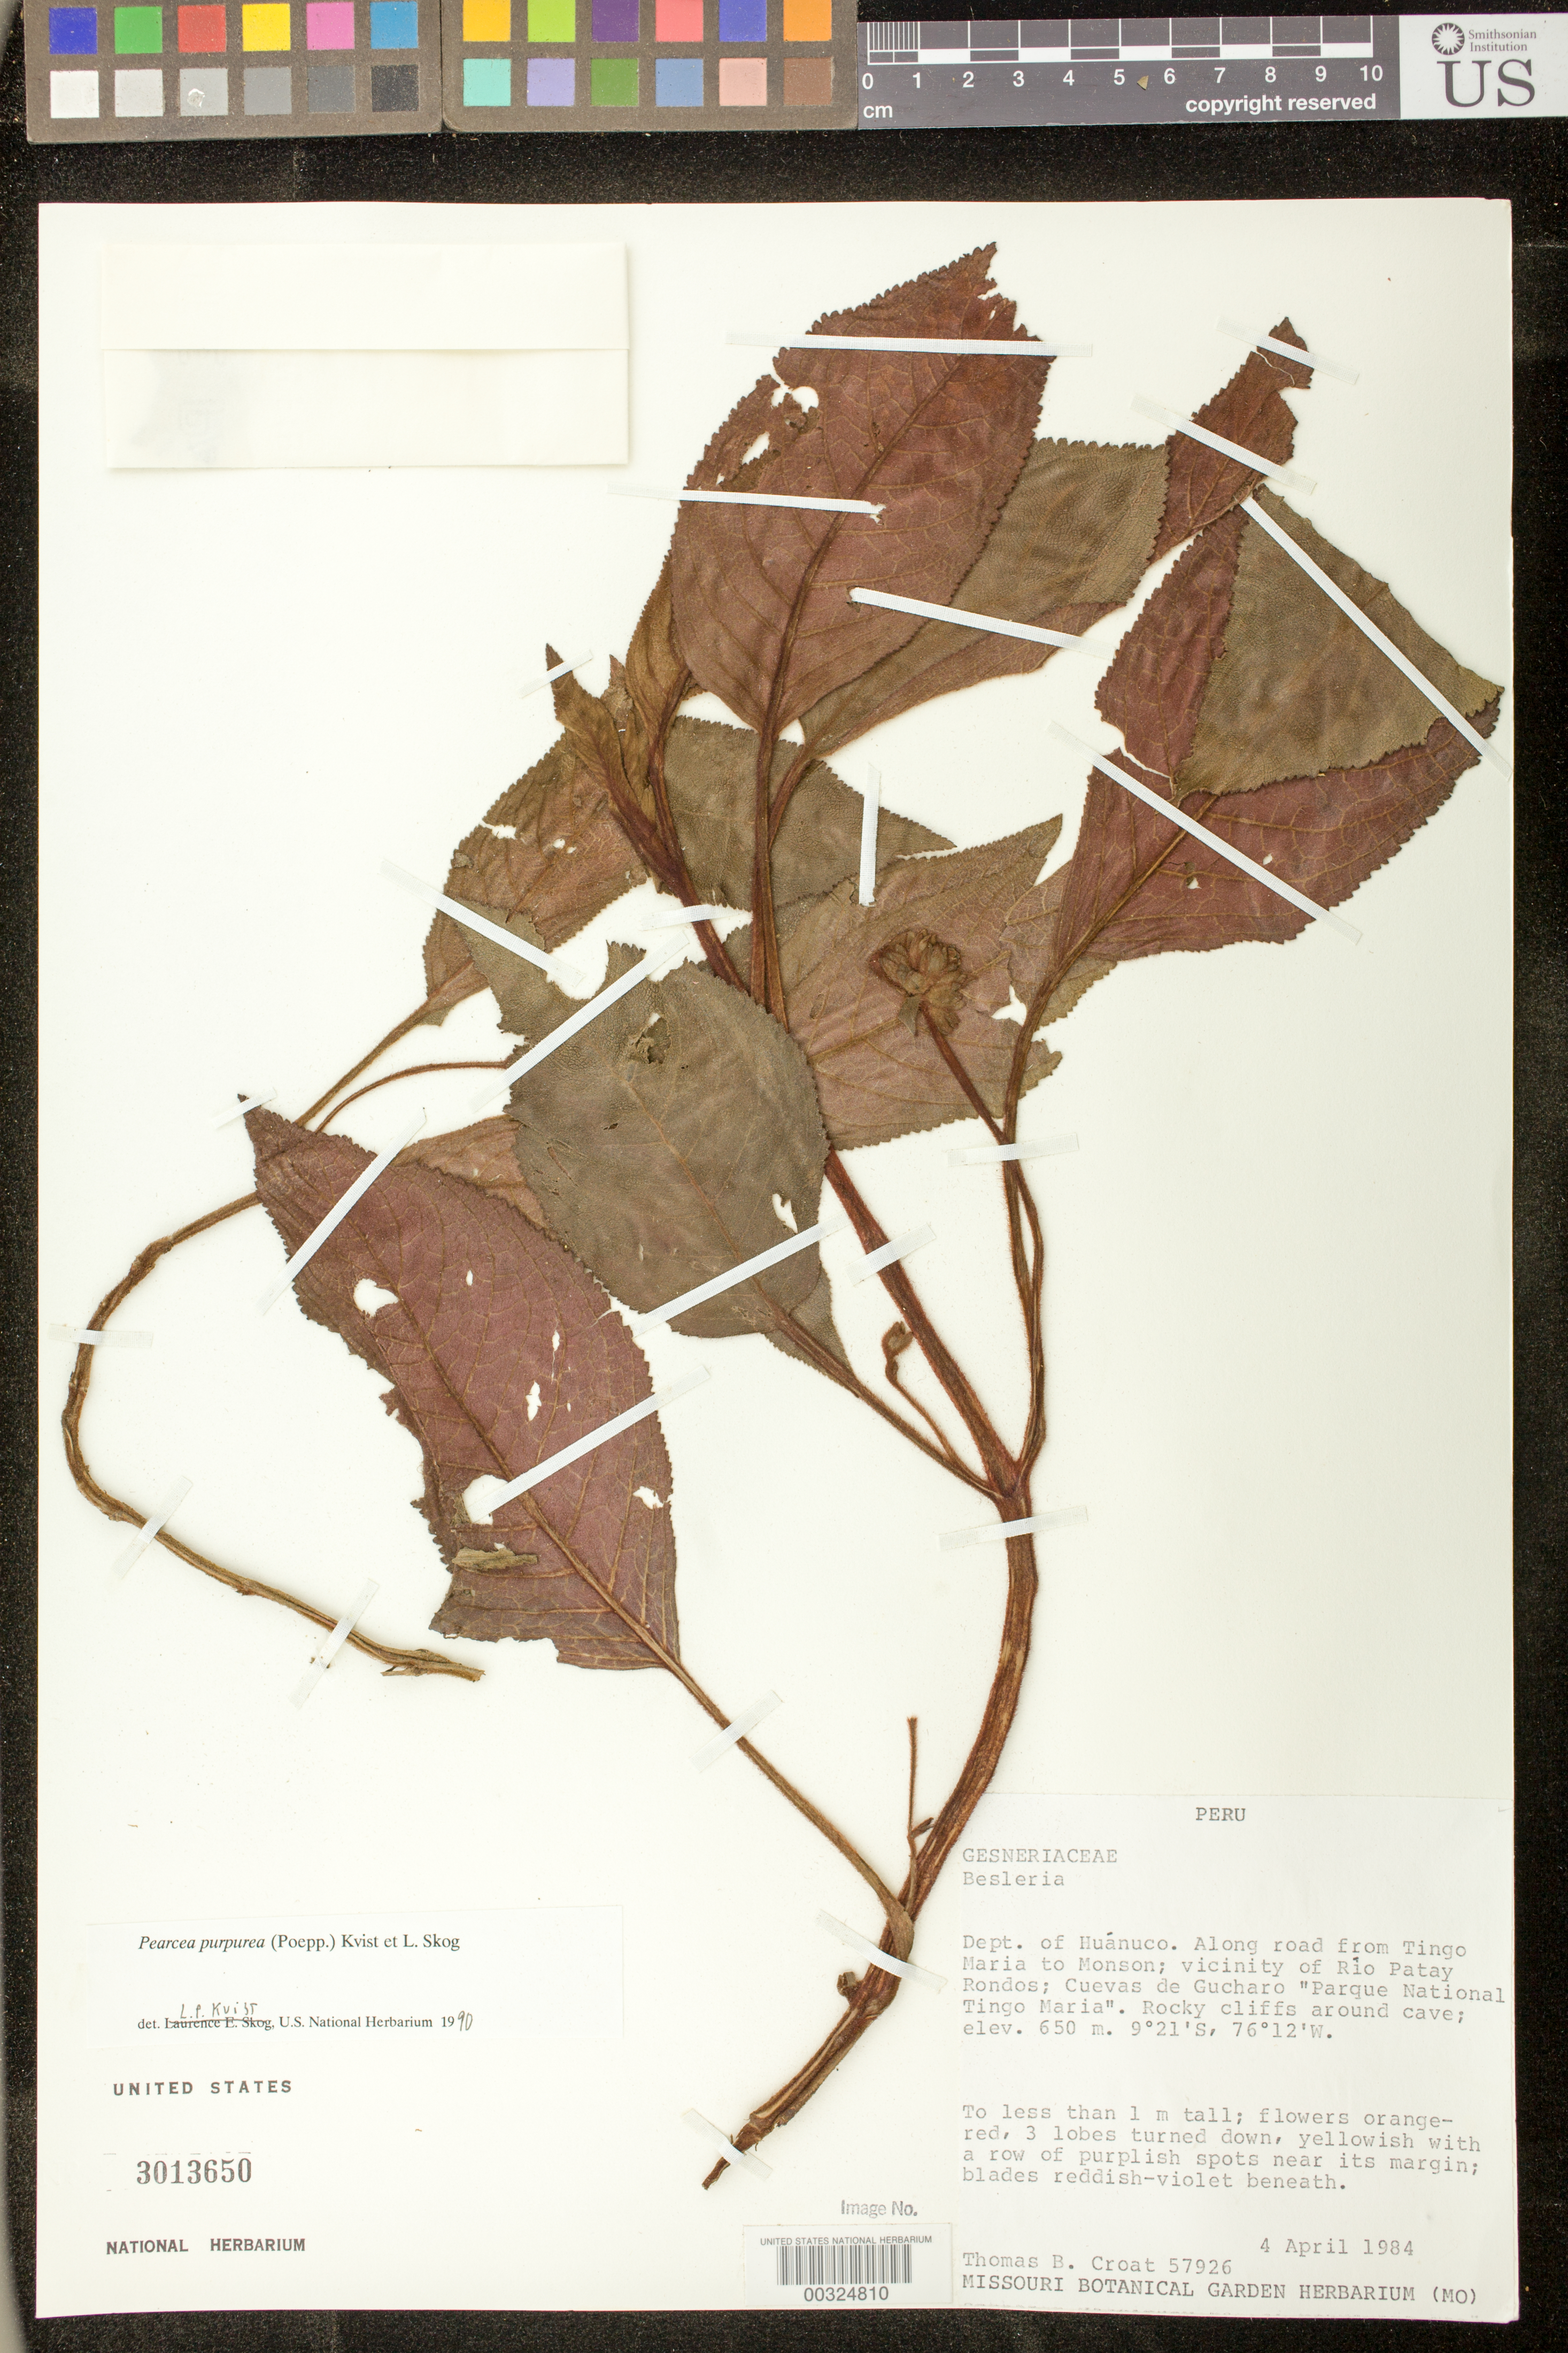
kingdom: Plantae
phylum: Tracheophyta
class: Magnoliopsida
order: Lamiales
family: Gesneriaceae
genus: Pearcea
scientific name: Pearcea purpurea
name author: (Poepp.) L.P. Kvist & L.E. Skog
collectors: T. B. Croat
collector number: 57926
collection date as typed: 04 Apr 1984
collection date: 1984-04-04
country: Peru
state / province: Huánuco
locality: Along road from Tingo Maria to Monson, vicinity of Rio Patay Rondos, Cuevas de Gucharo "Parque Nacional Tingo Maria"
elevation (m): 650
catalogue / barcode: US 3013650